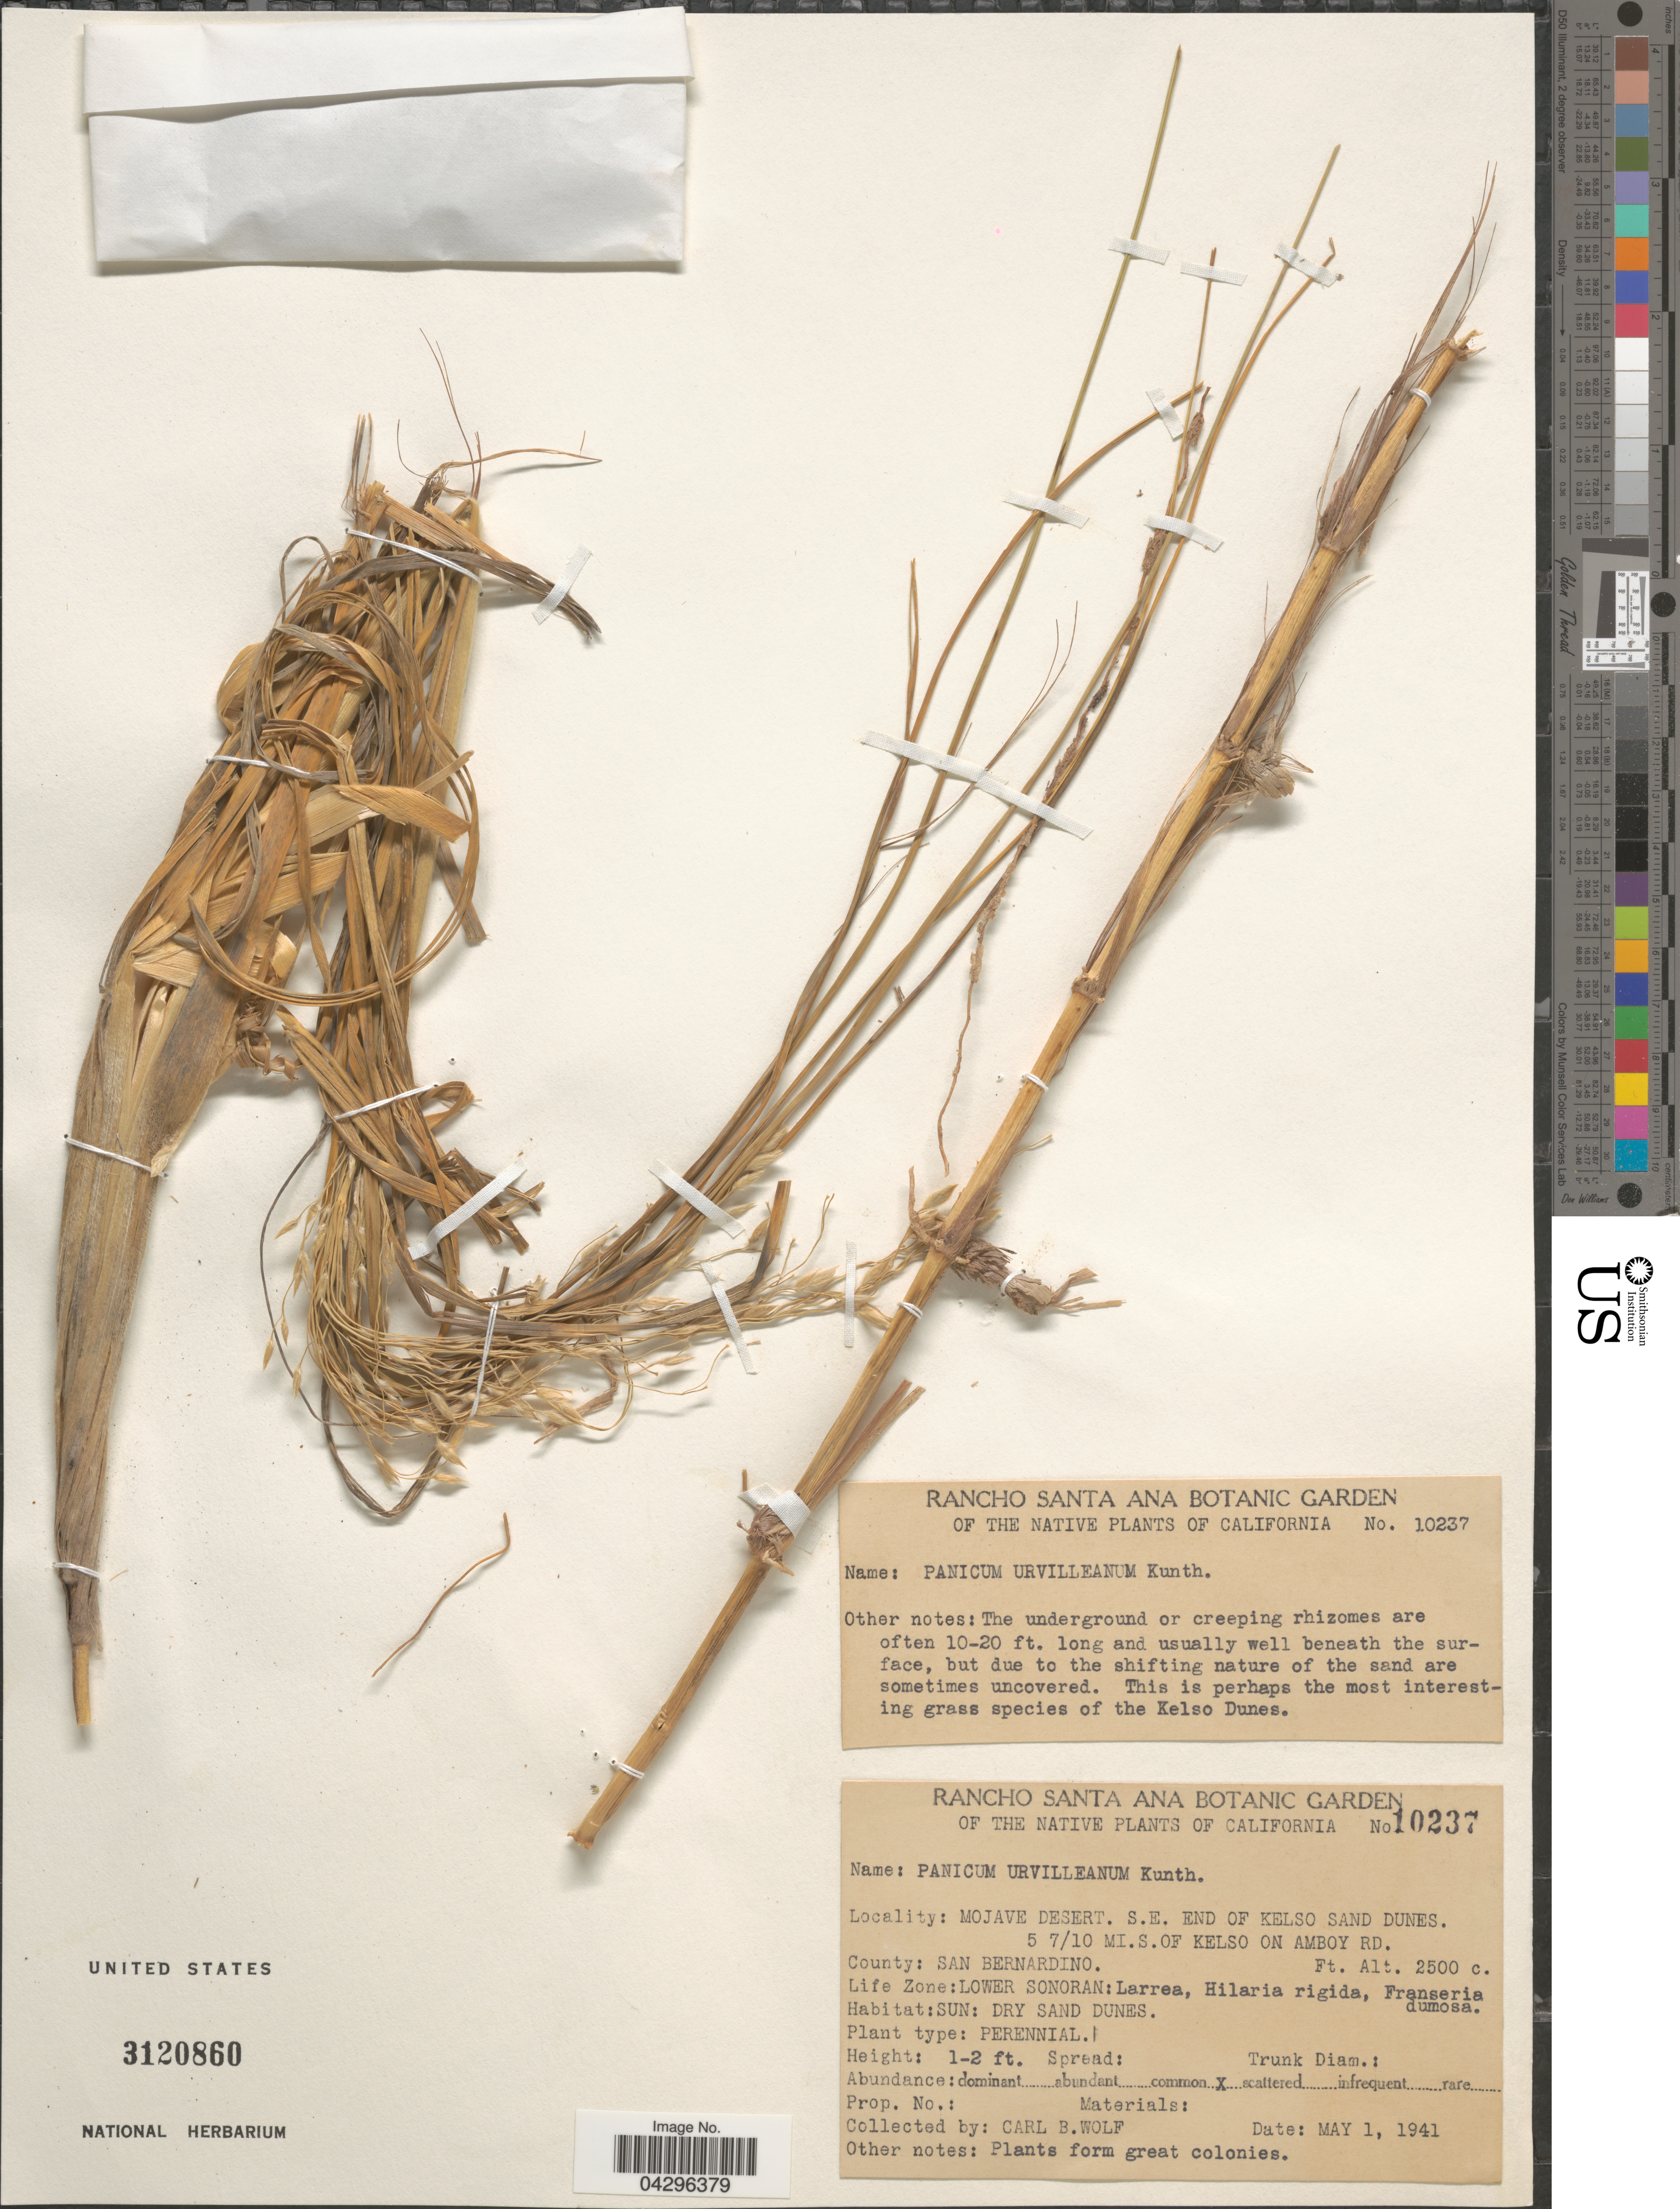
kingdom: Plantae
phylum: Tracheophyta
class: Liliopsida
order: Poales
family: Poaceae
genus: Panicum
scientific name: Panicum urvilleanum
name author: Kunth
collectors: C. B. Wolf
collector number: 10237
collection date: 1941-05-01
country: United States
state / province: California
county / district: San Bernardino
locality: Mojave Desert. S.E. End Of Kelso Sand Dunes. 5 7/10 Mi. S. of Kelso On Amboy Rd. County: San Bernardino.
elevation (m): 762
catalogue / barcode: US 3120860